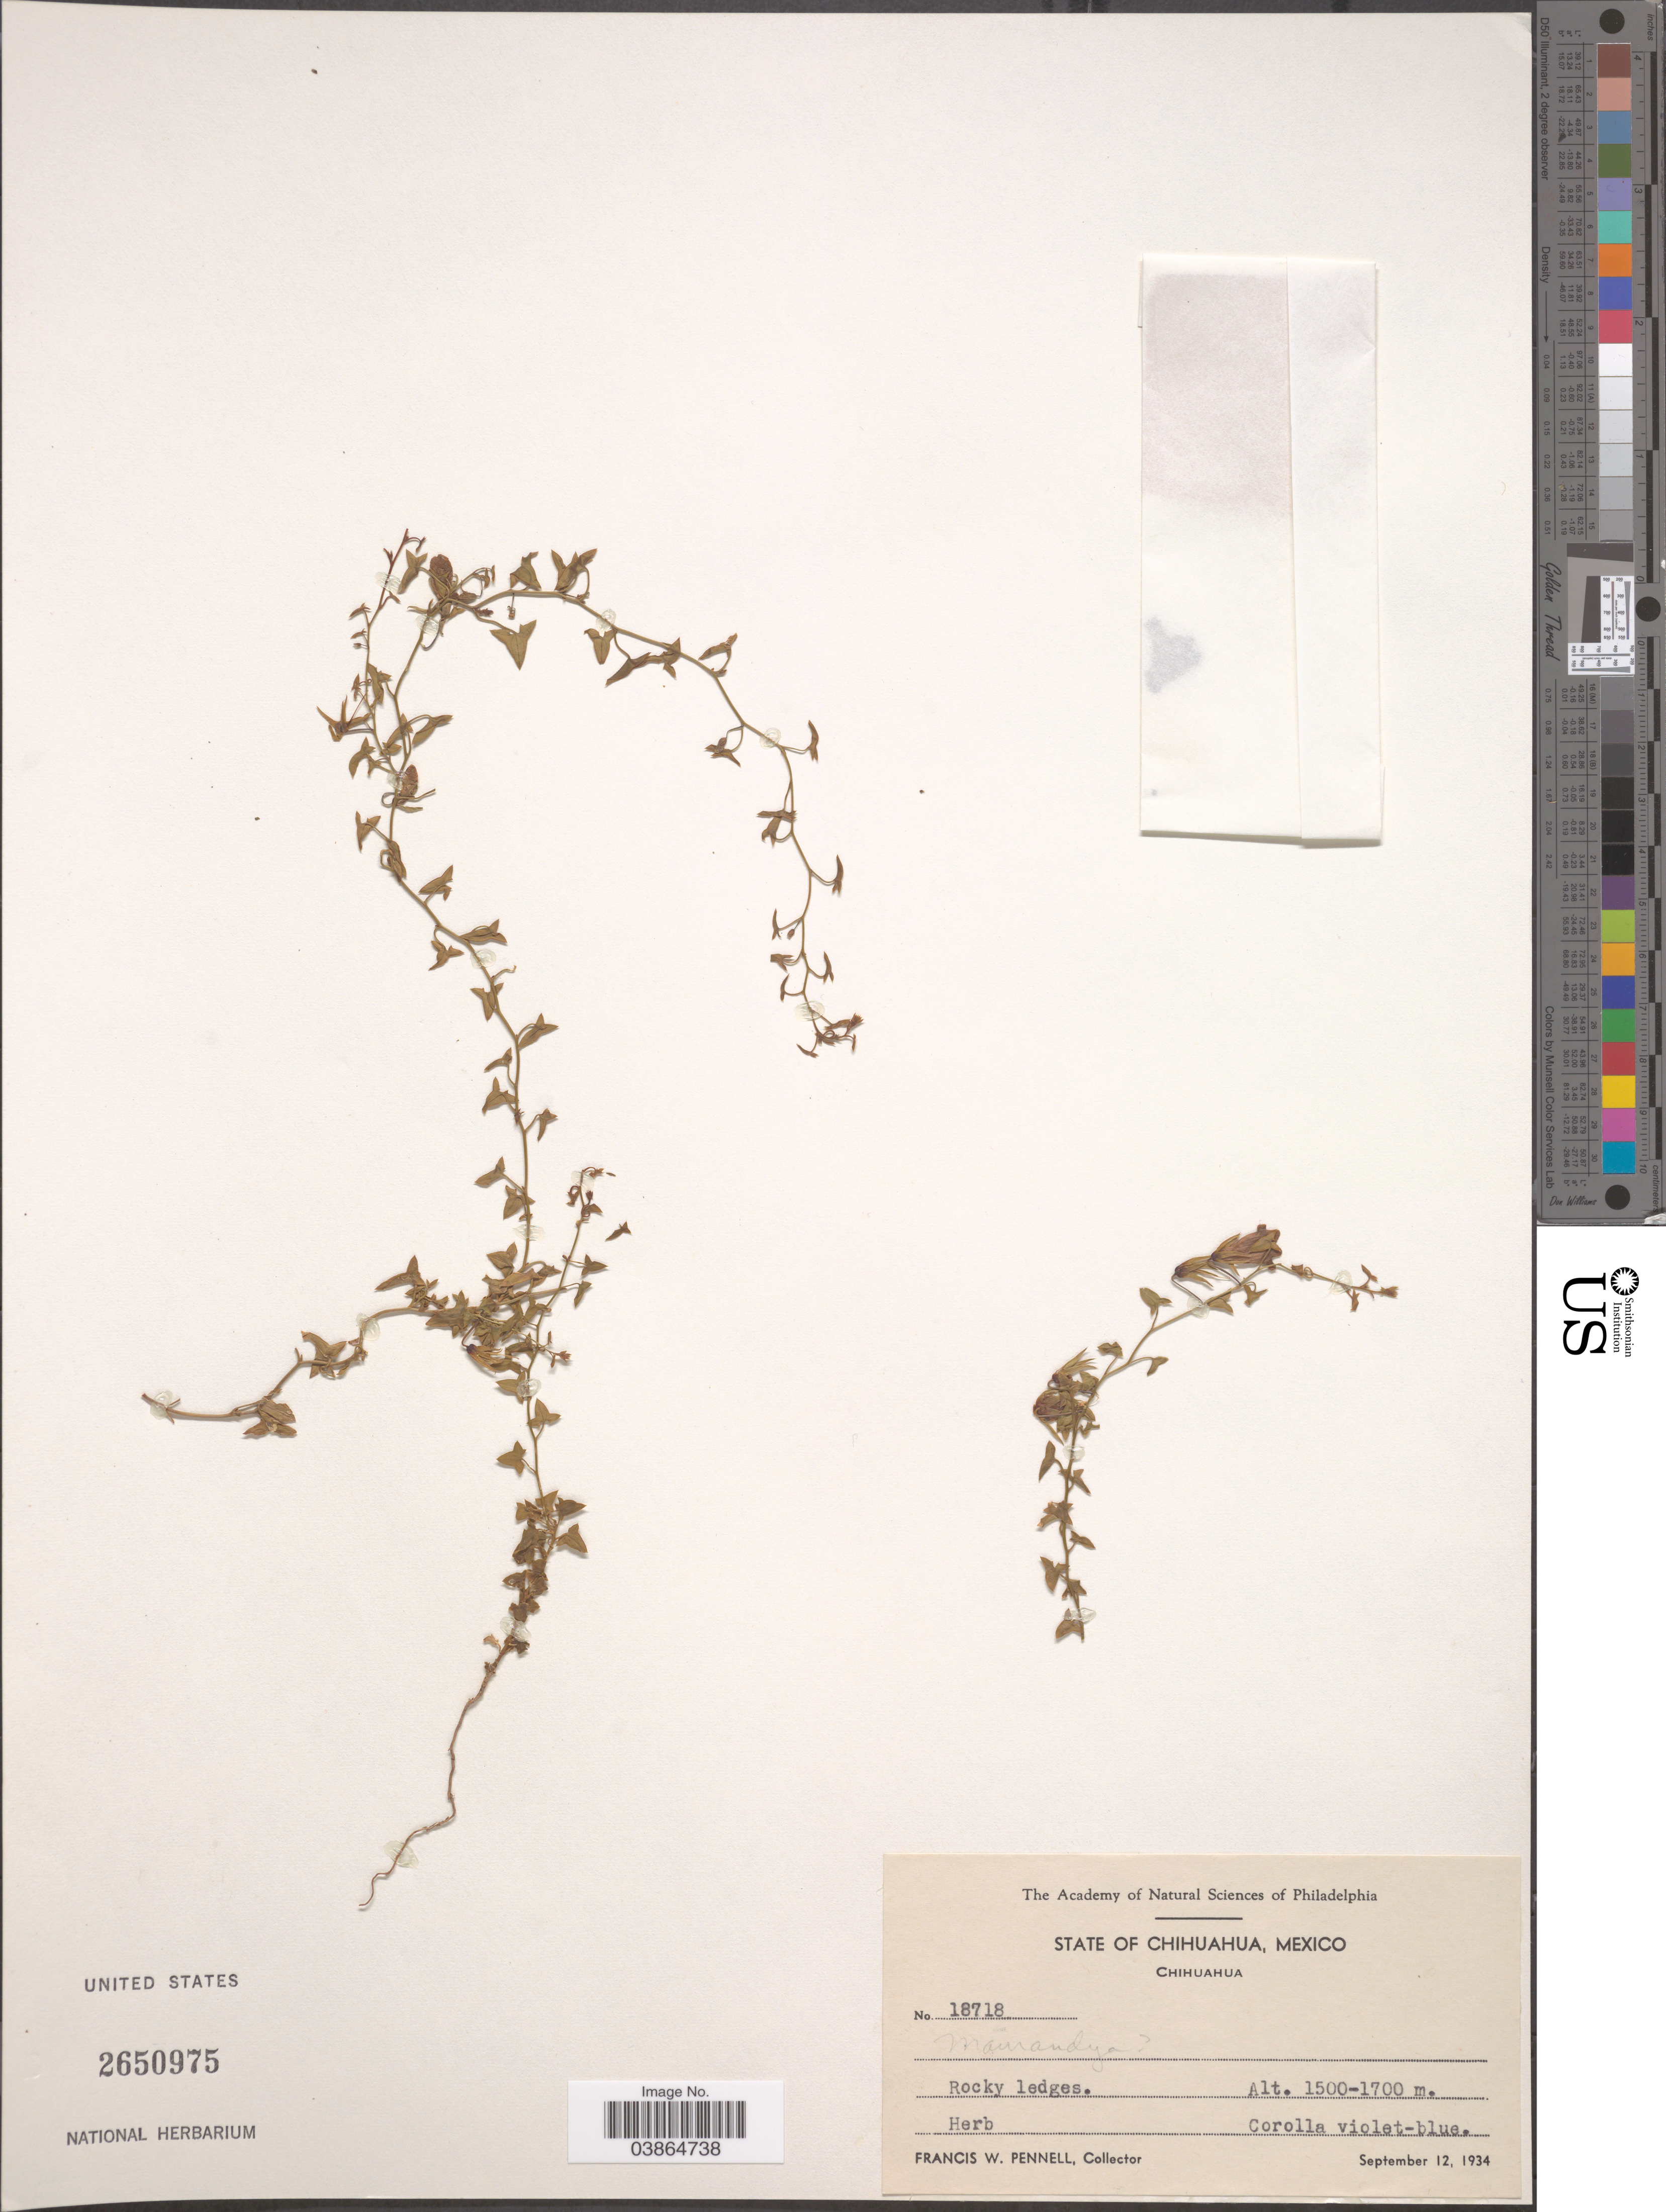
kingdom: Plantae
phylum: Tracheophyta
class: Magnoliopsida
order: Lamiales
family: Plantaginaceae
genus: Maurandya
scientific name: Maurandya sp.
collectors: F. W. Pennell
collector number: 18718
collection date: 1934-09-12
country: Mexico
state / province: Chihuahua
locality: Chihuahua.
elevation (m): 1500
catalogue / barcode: US 2650975